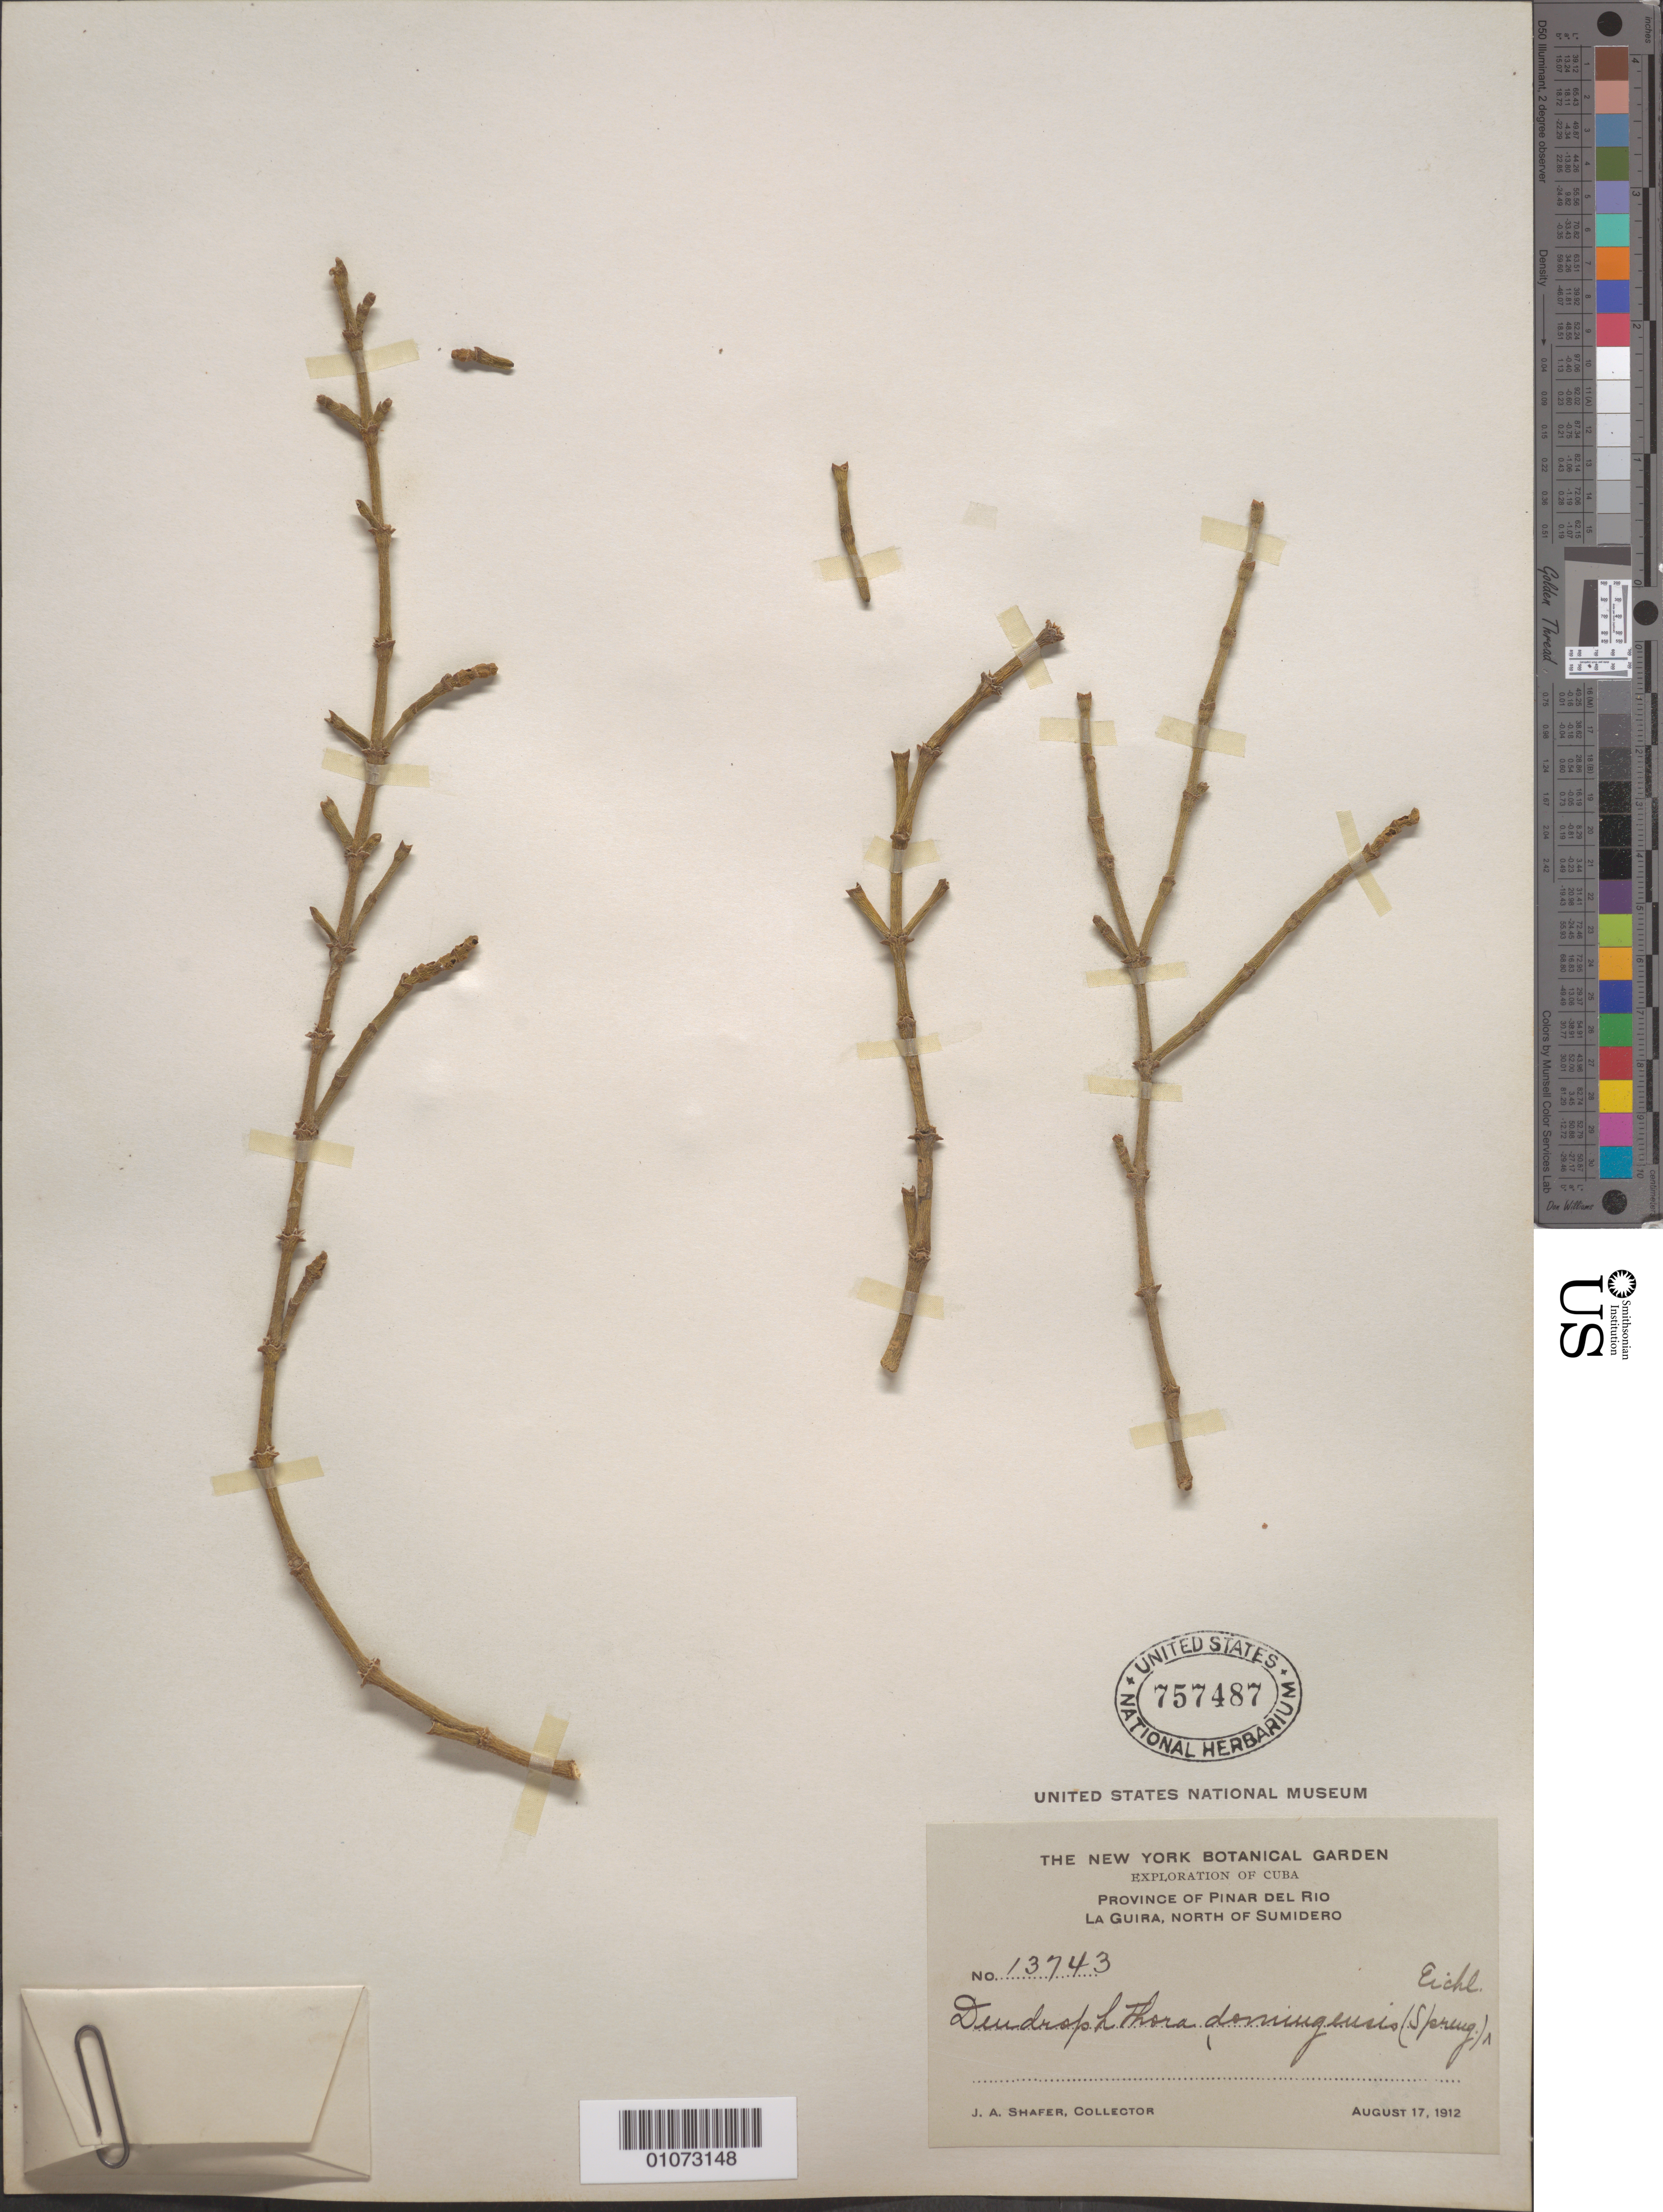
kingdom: Plantae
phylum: Tracheophyta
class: Magnoliopsida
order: Santalales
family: Viscaceae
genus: Dendrophthora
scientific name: Dendrophthora domingensis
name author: (Spreng.) Eichler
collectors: J. A. Shafer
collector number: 13743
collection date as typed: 17 Aug 1912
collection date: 1912-08-17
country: Cuba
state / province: Pinar del Rio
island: Cuba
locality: La Guira, North of Sumidero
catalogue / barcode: US 757487